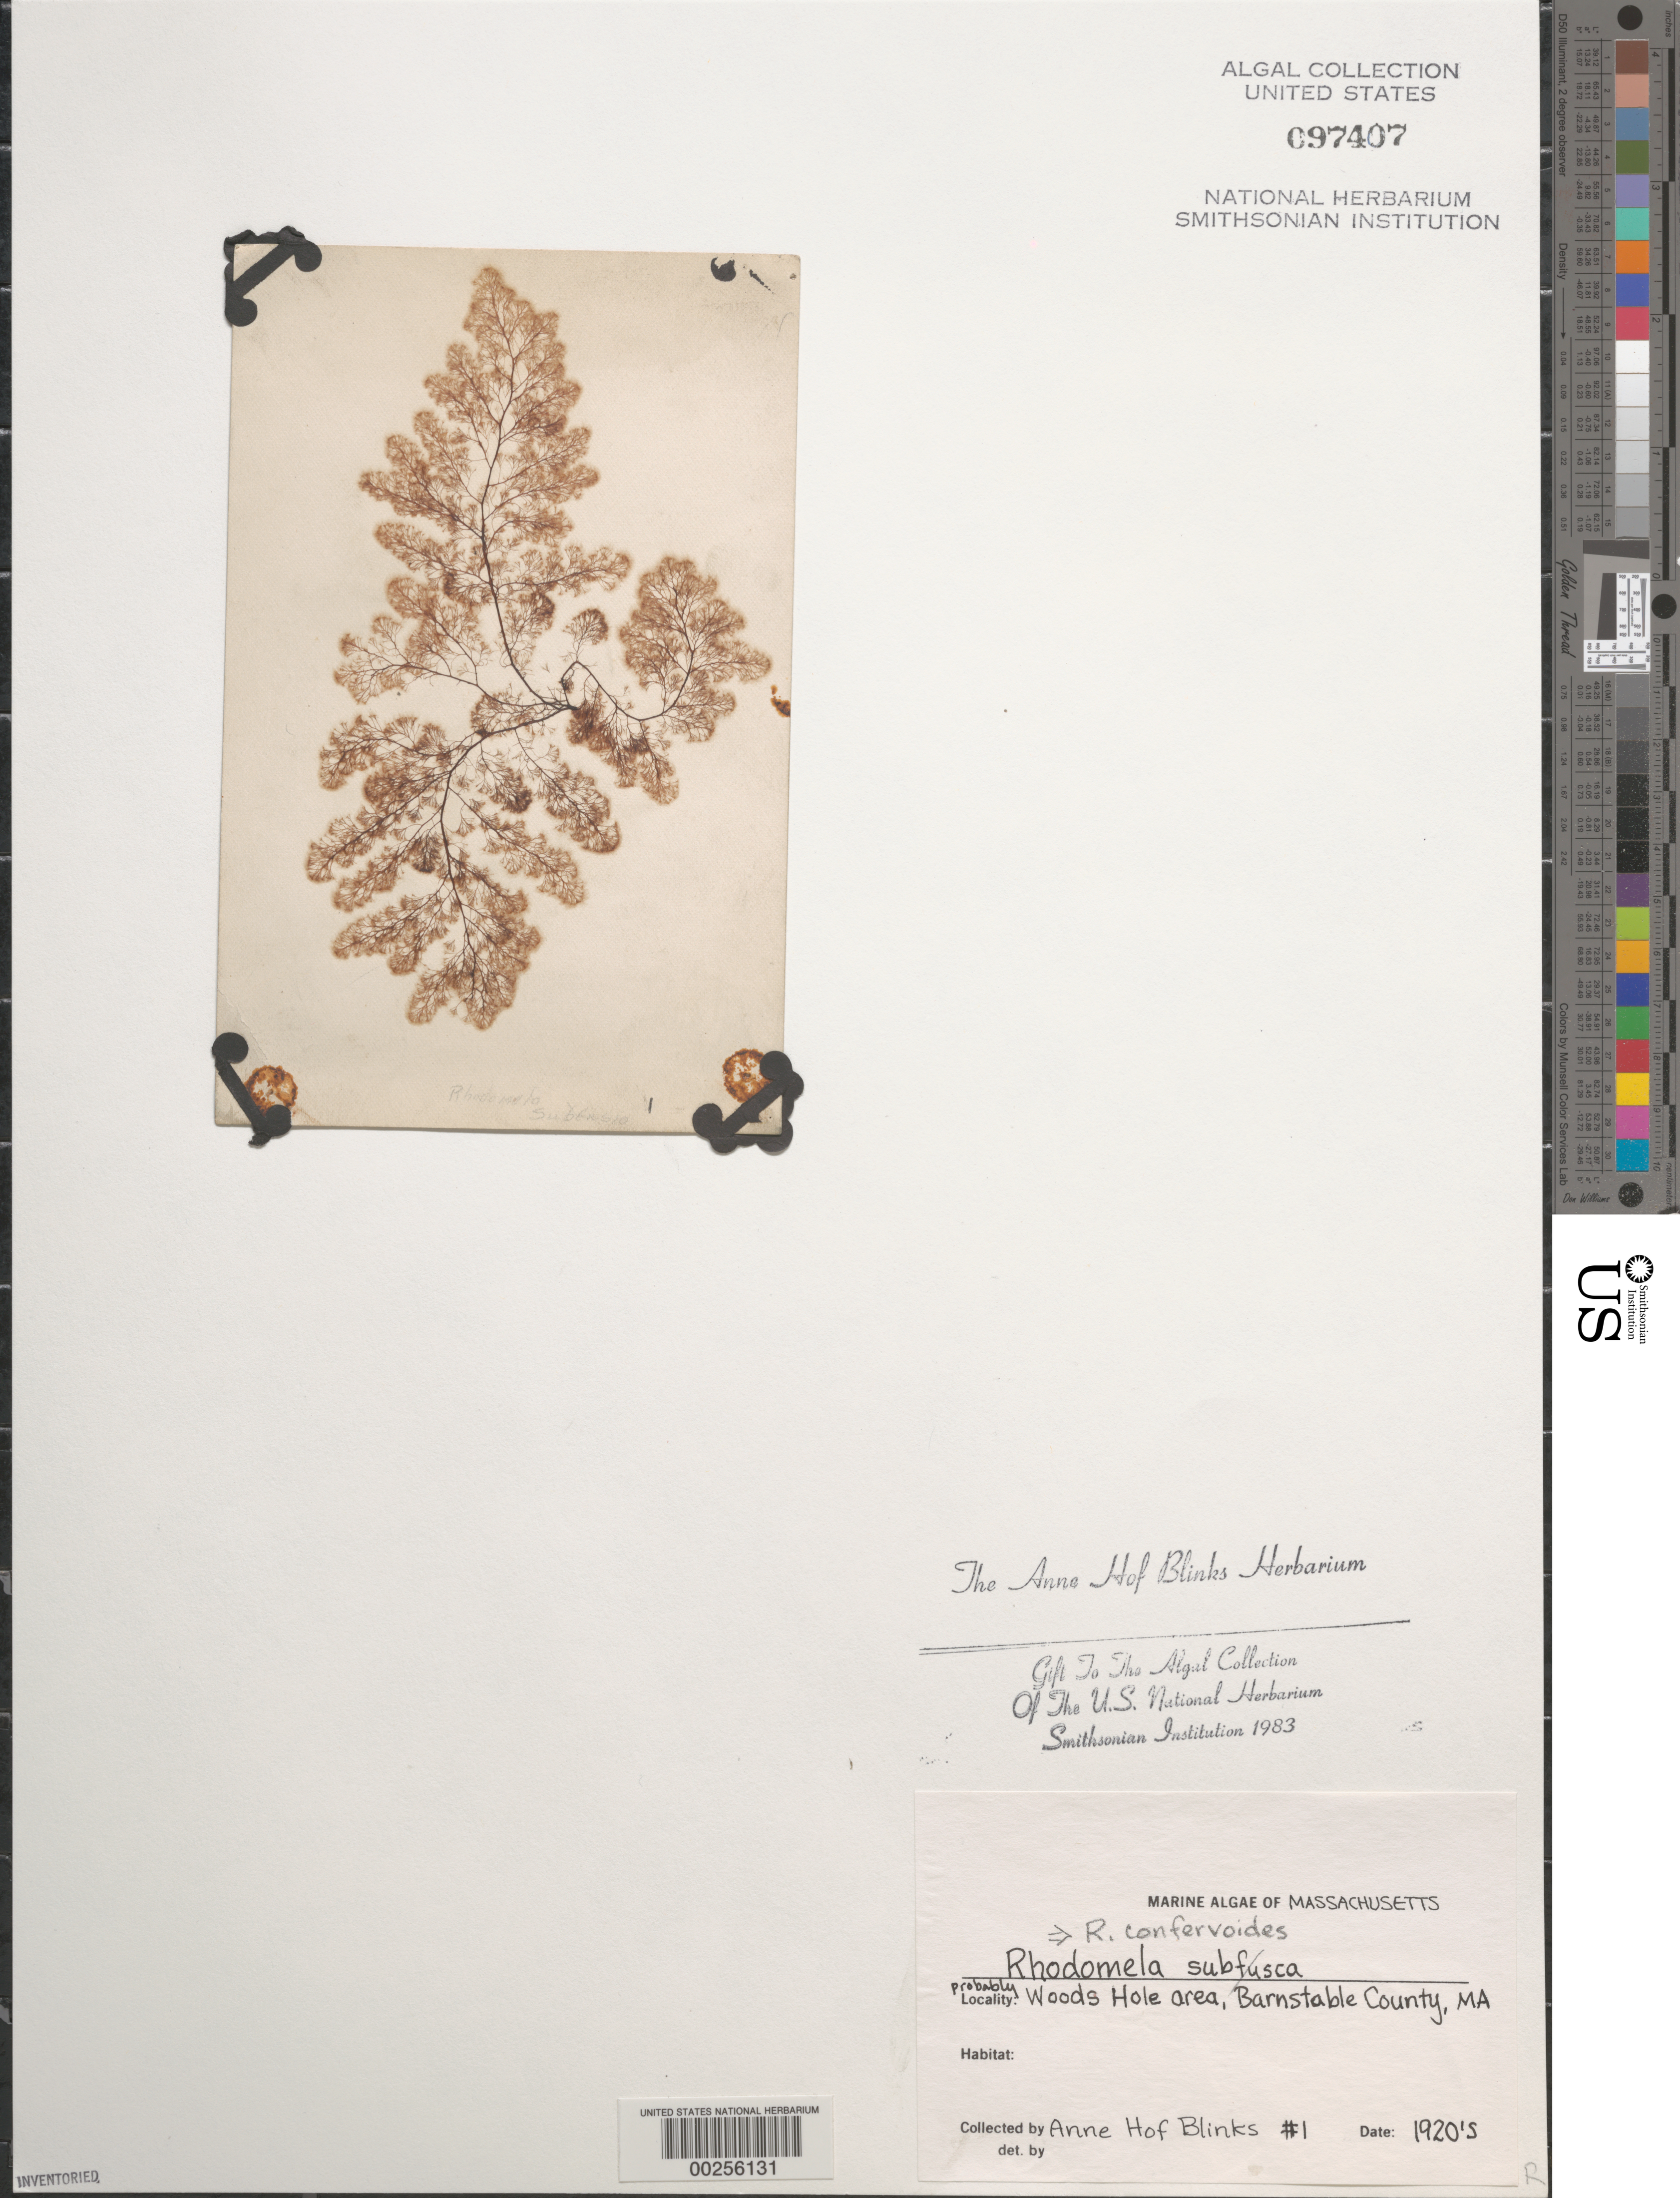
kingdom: Plantae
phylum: Rhodophyta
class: Florideophyceae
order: Ceramiales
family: Rhodomelaceae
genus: Rhodomela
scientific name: Rhodomela confervoides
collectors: A. Blinks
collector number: AHB 1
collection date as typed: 192-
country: United States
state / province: Massachusetts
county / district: Barnstable County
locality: Woods Hole area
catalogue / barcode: US 97407